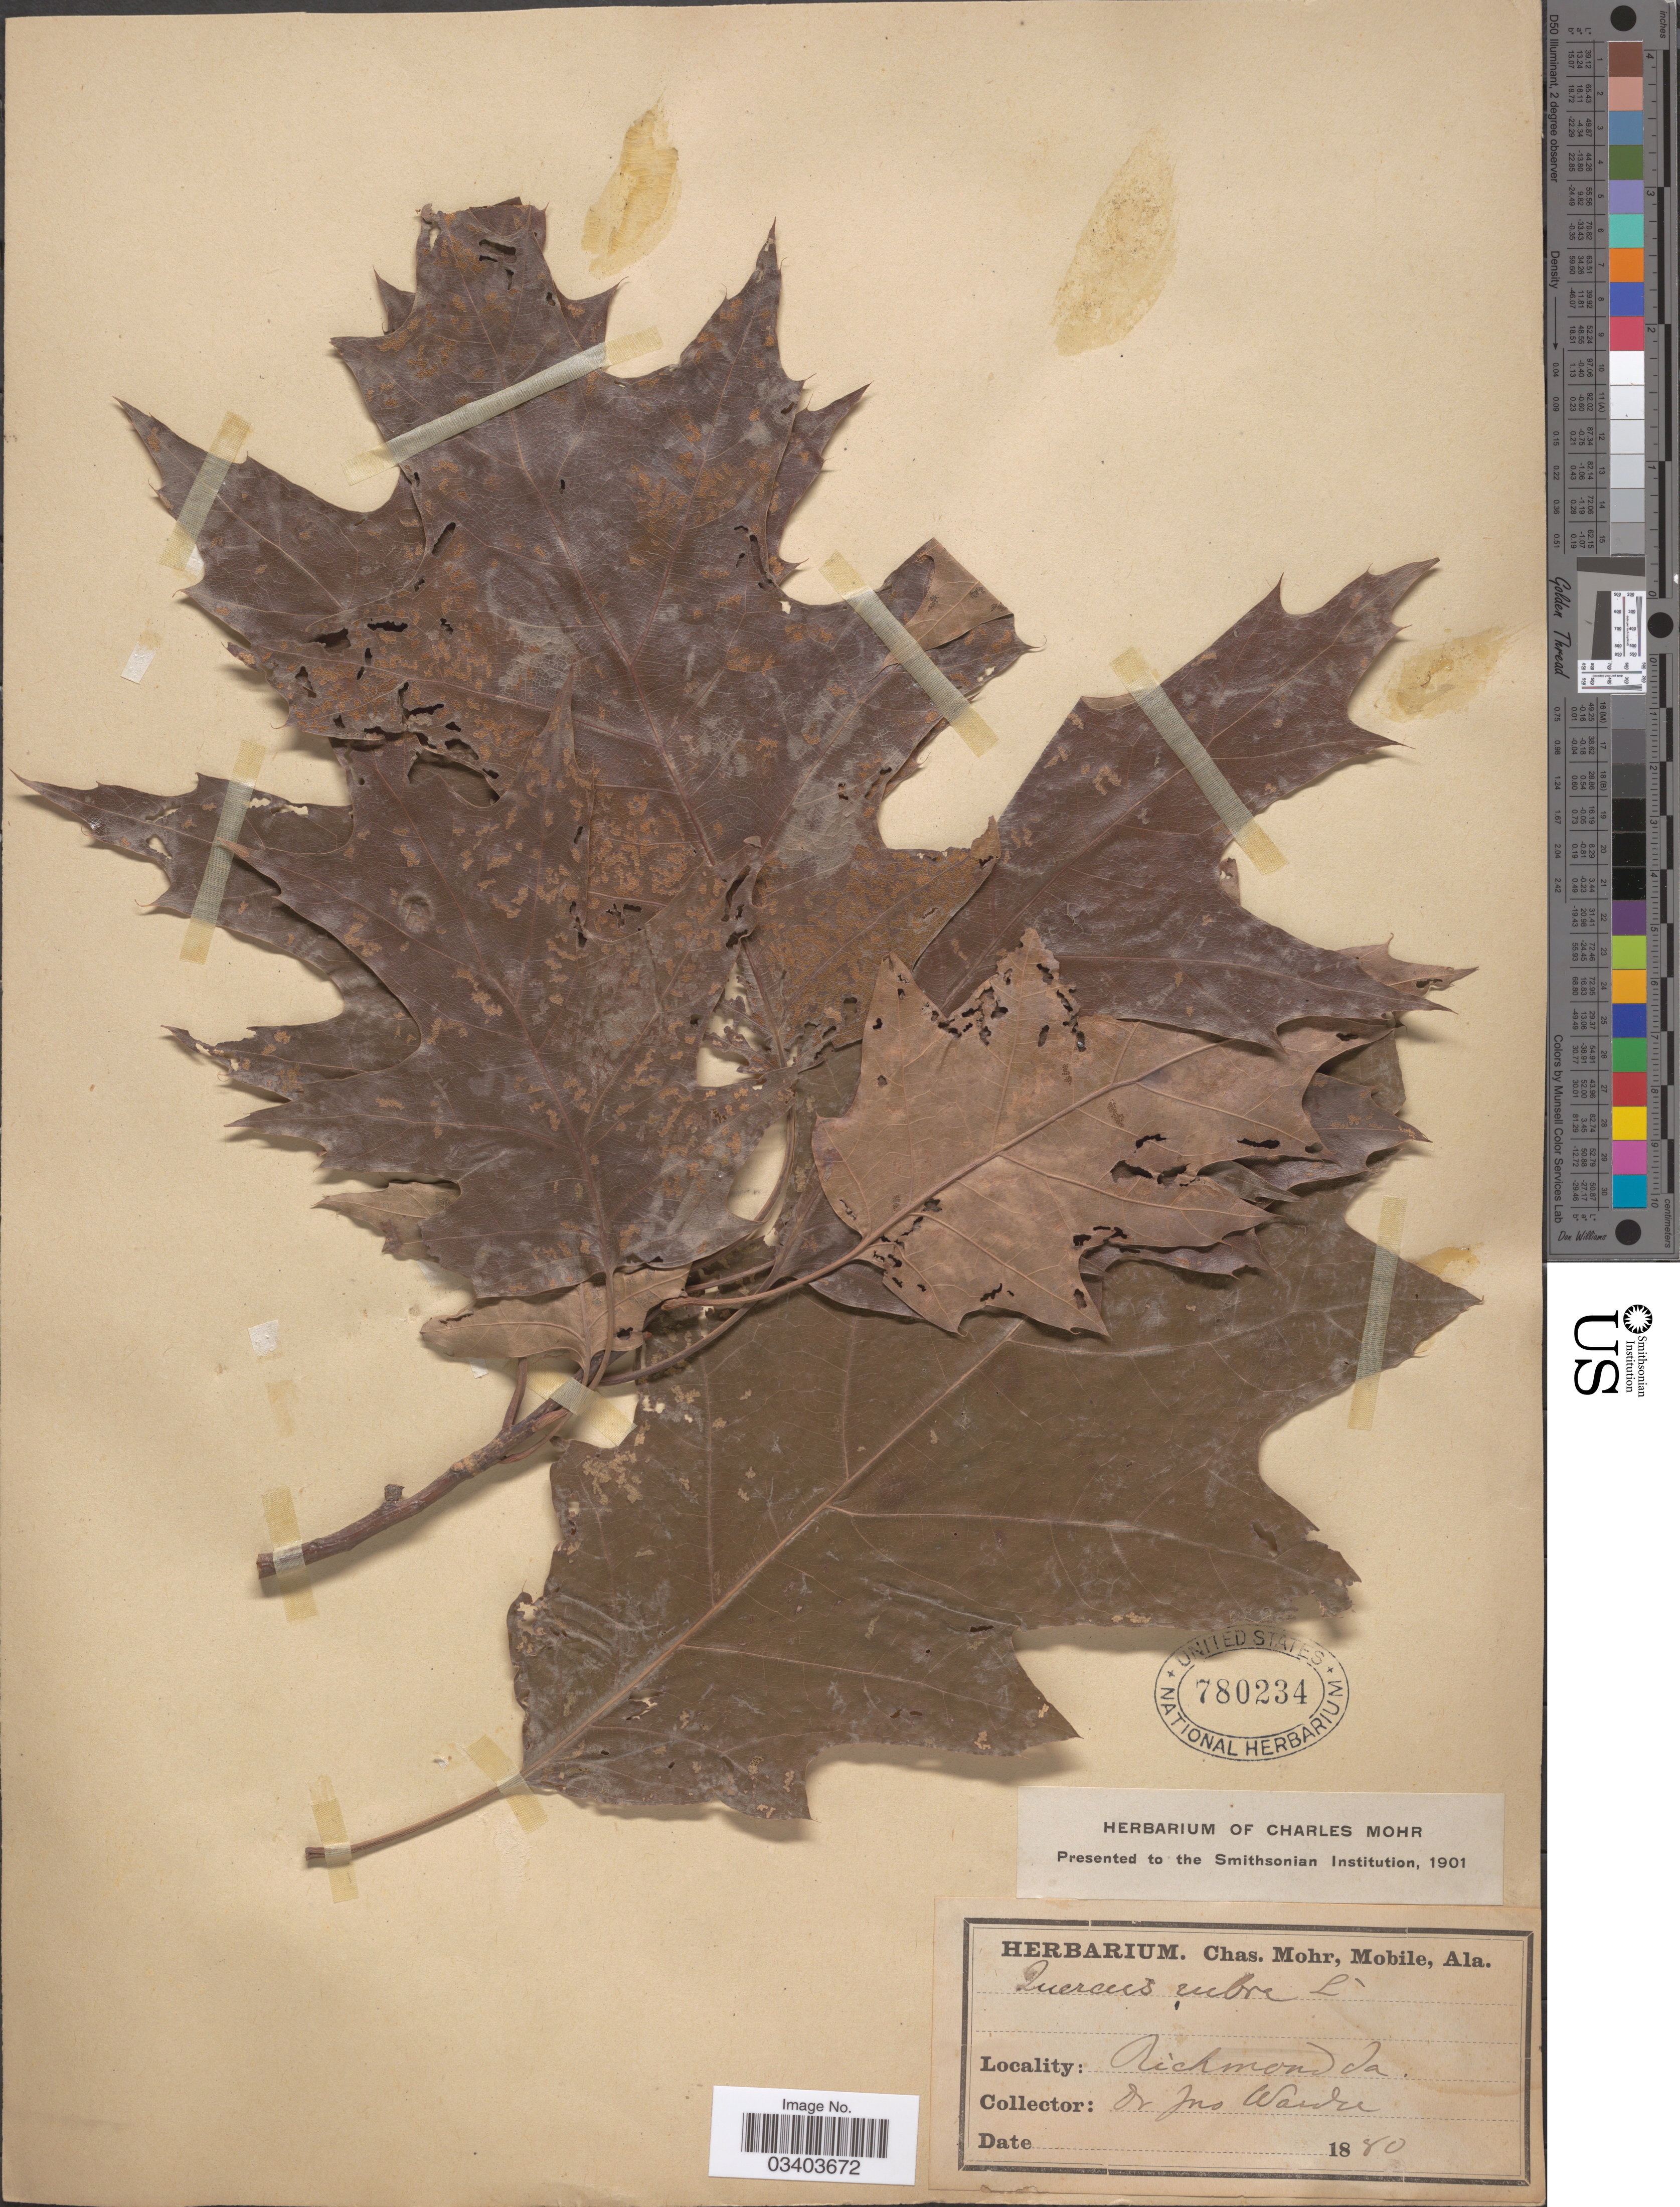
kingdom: Plantae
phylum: Tracheophyta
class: Magnoliopsida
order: Fagales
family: Fagaceae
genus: Quercus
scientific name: Quercus borealis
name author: F. Michx.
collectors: Warder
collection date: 1880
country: United States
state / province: Iowa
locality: Richmond.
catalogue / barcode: US 780234